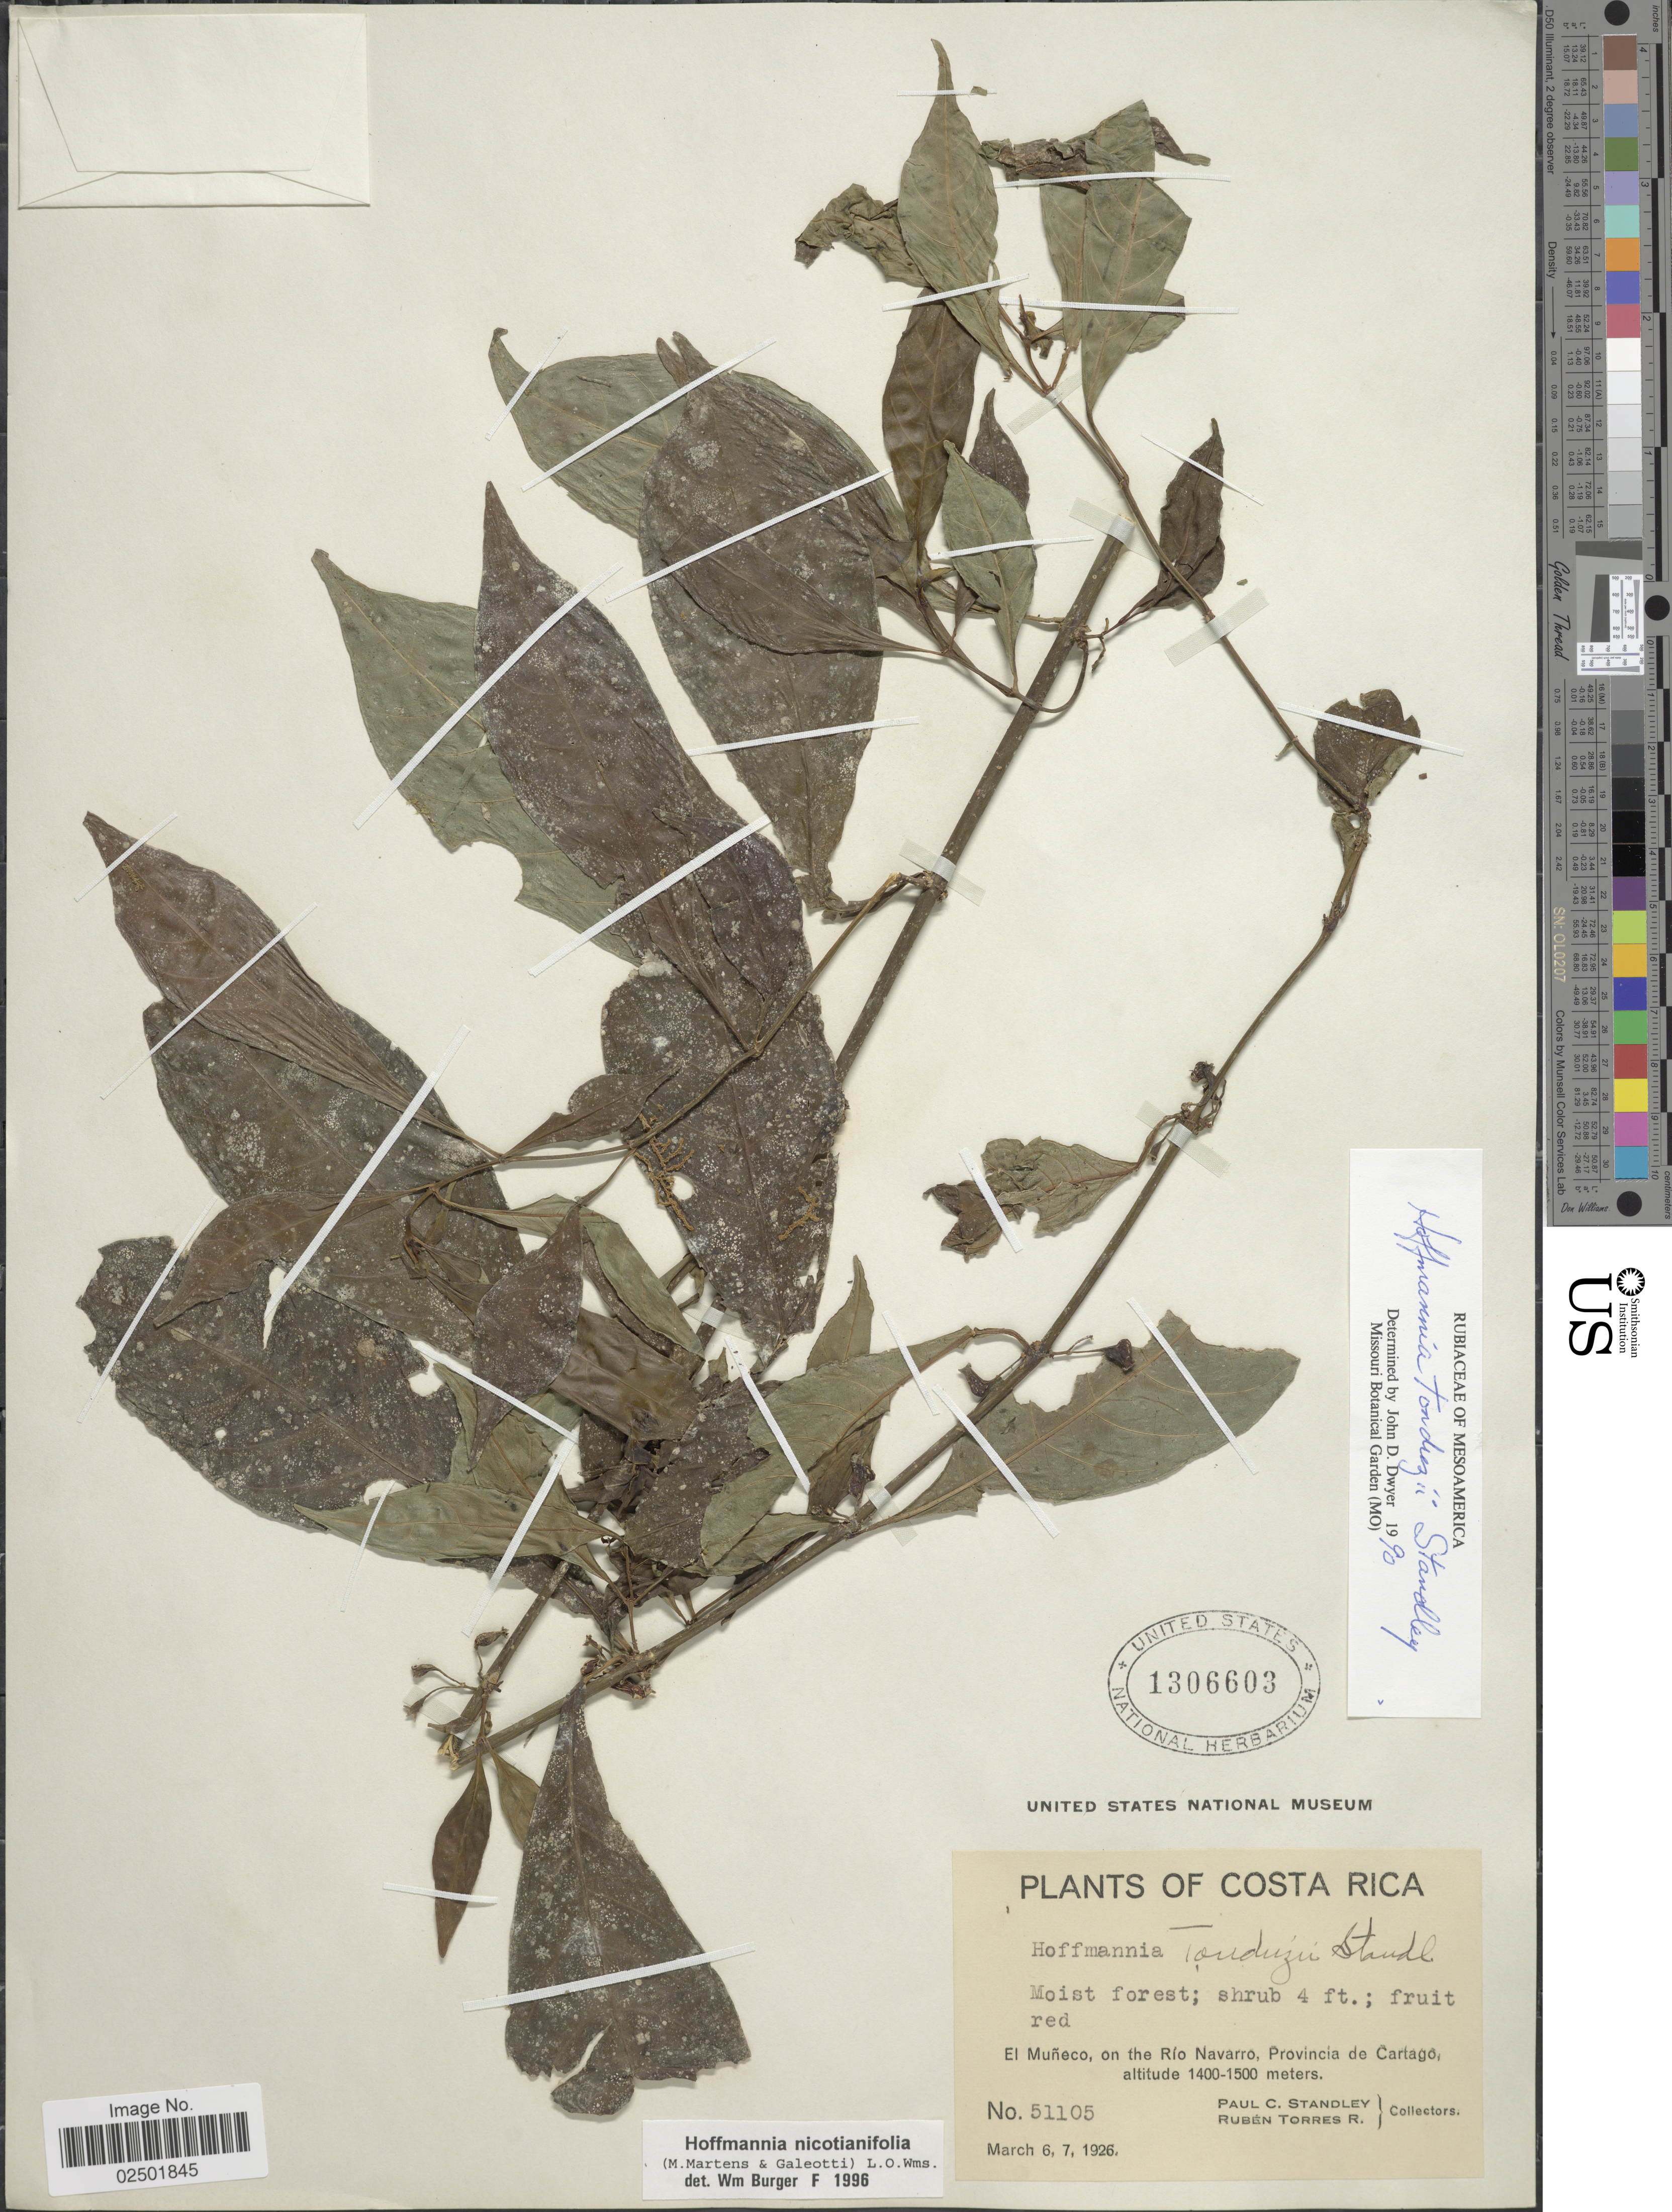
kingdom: Plantae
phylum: Tracheophyta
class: Magnoliopsida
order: Gentianales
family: Rubiaceae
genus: Hoffmannia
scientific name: Hoffmannia nicotianifolia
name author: (M. Martens & Galeoti) L.O. Williams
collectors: P. C. Standley & R. Torres Rojas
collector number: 51105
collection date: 1926-03-06/1926-03-07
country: Costa Rica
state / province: Cartago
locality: El Muñeco, on the Río Navarro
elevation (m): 1400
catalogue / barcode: US 1306603